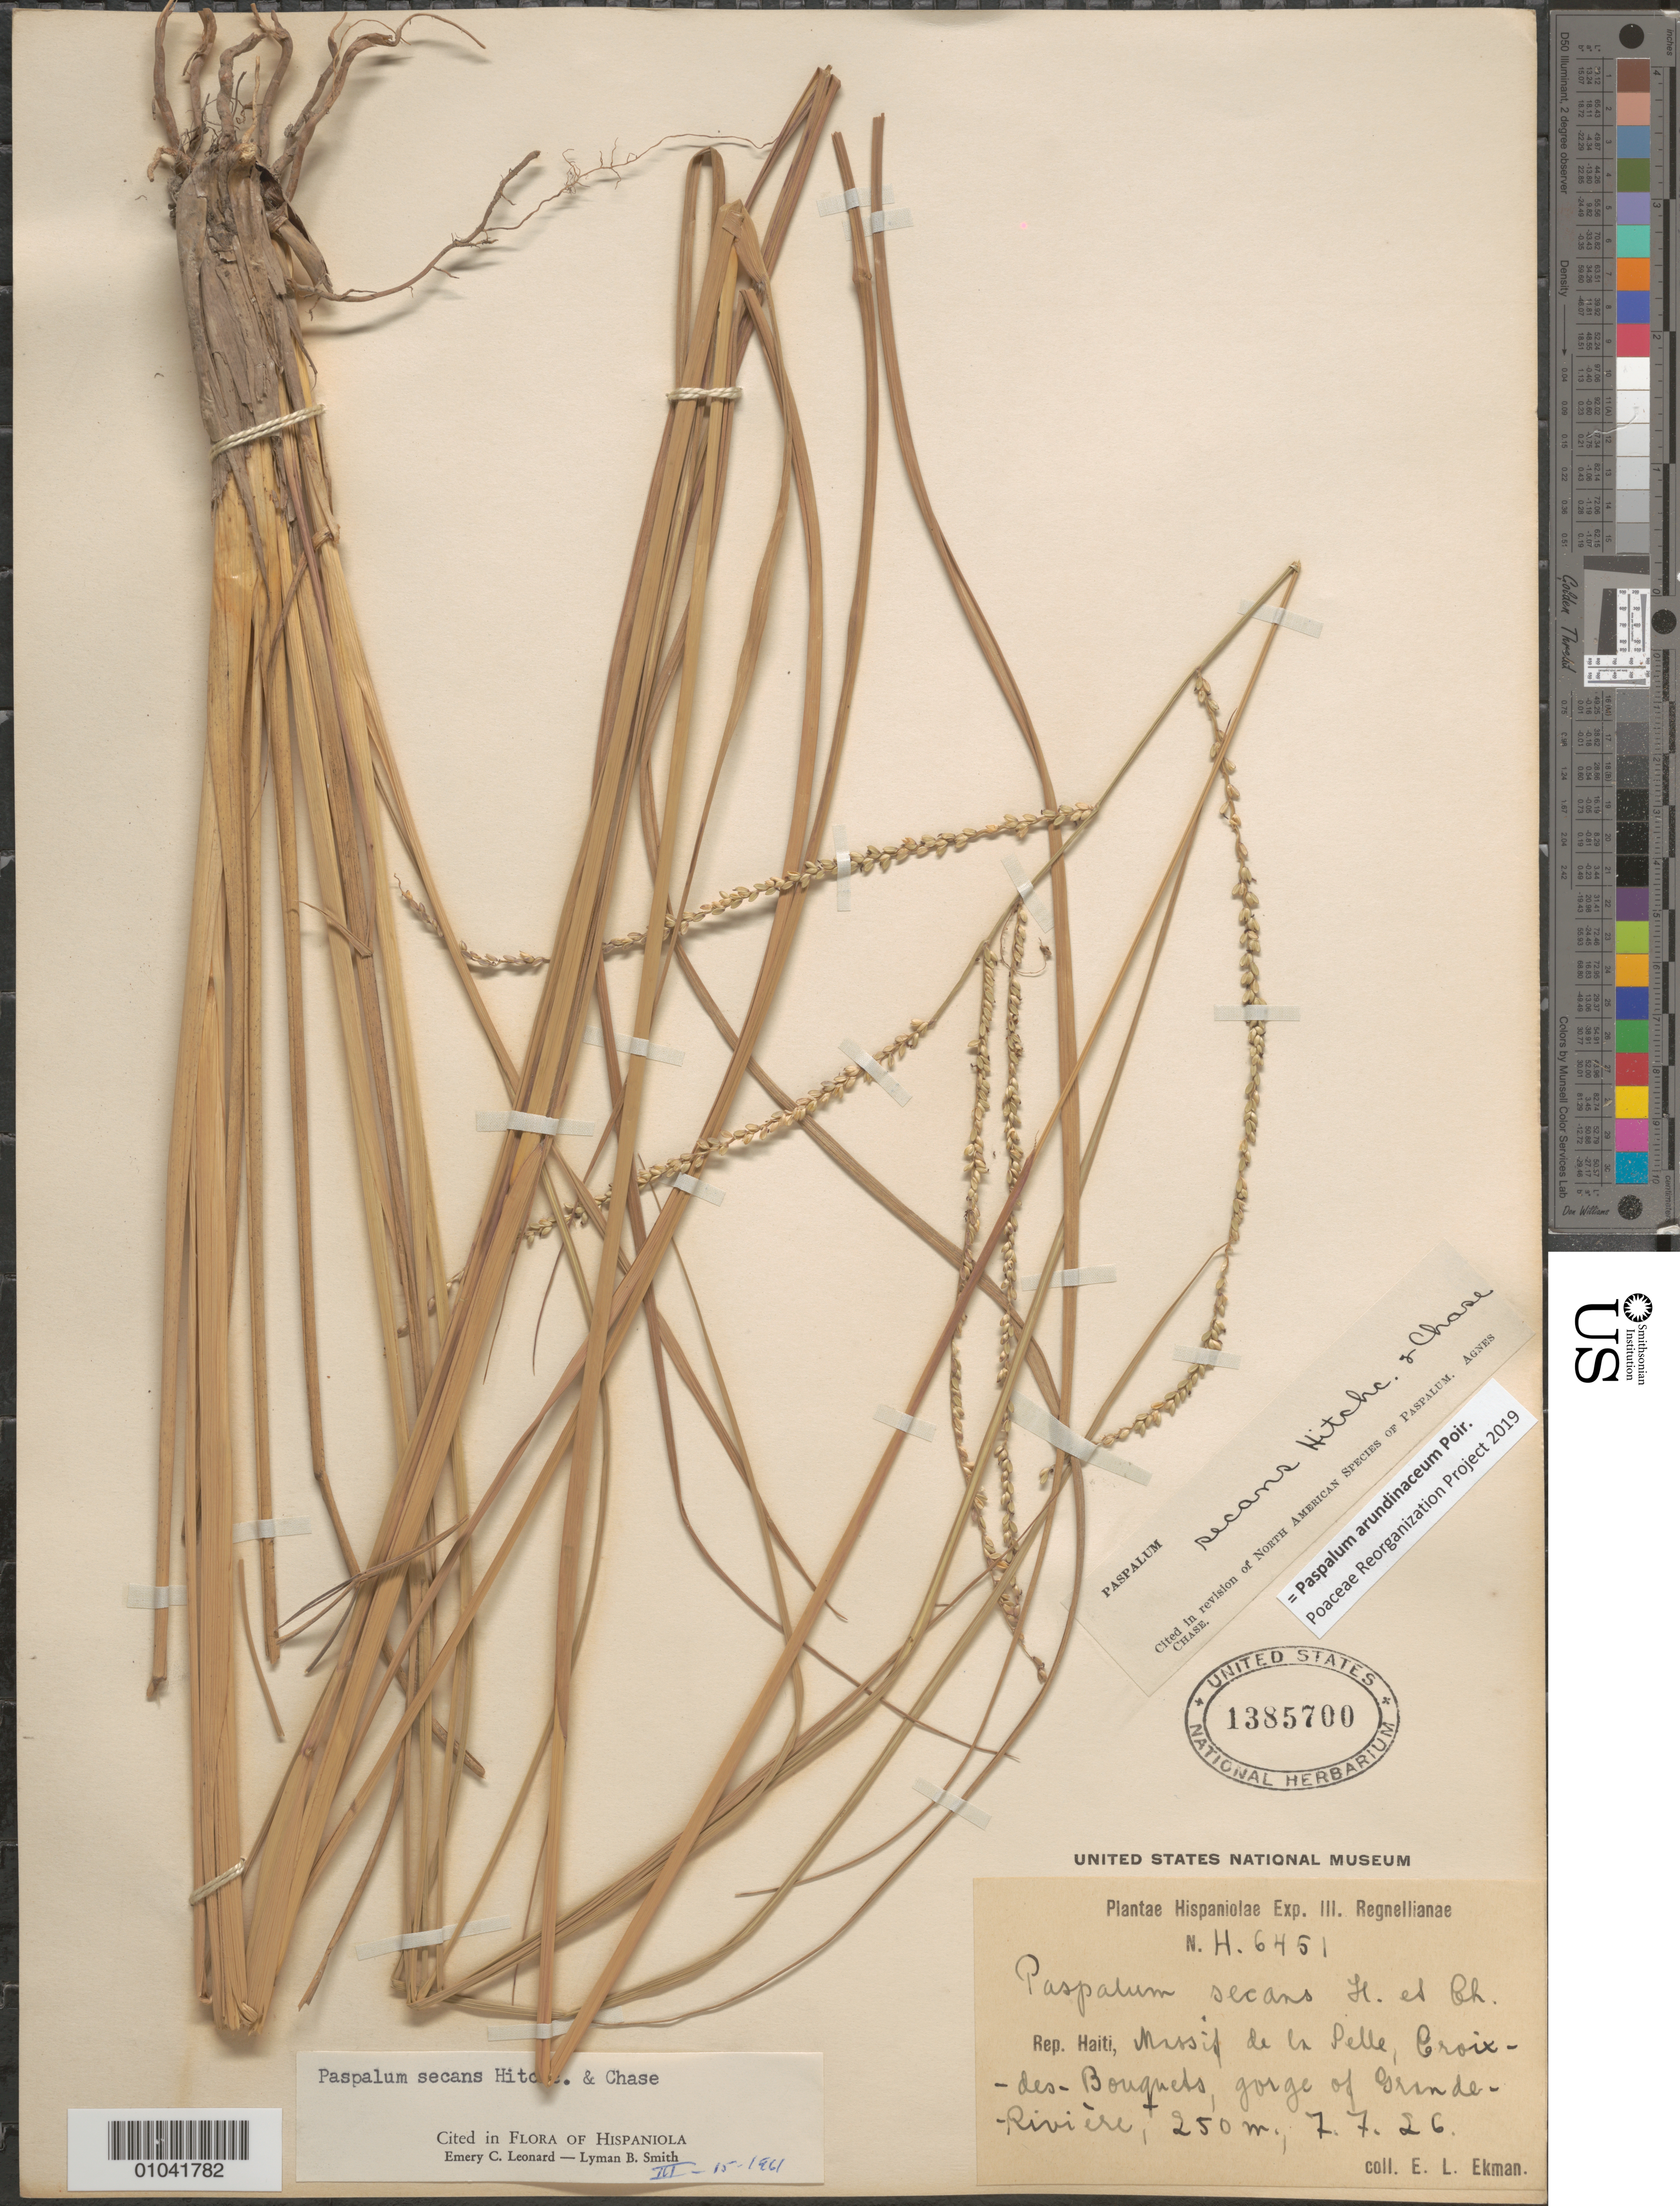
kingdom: Plantae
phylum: Tracheophyta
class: Liliopsida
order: Poales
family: Poaceae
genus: Paspalum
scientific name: Paspalum secans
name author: Hitchc. & Chase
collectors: E. L. Ekman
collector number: H 6451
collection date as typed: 07 Jul 1926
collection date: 1926-07-07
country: Haiti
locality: Massif de la Selle, Croix-des-Bouquets, gorge of Grande Riviere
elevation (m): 250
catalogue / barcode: US 1385700